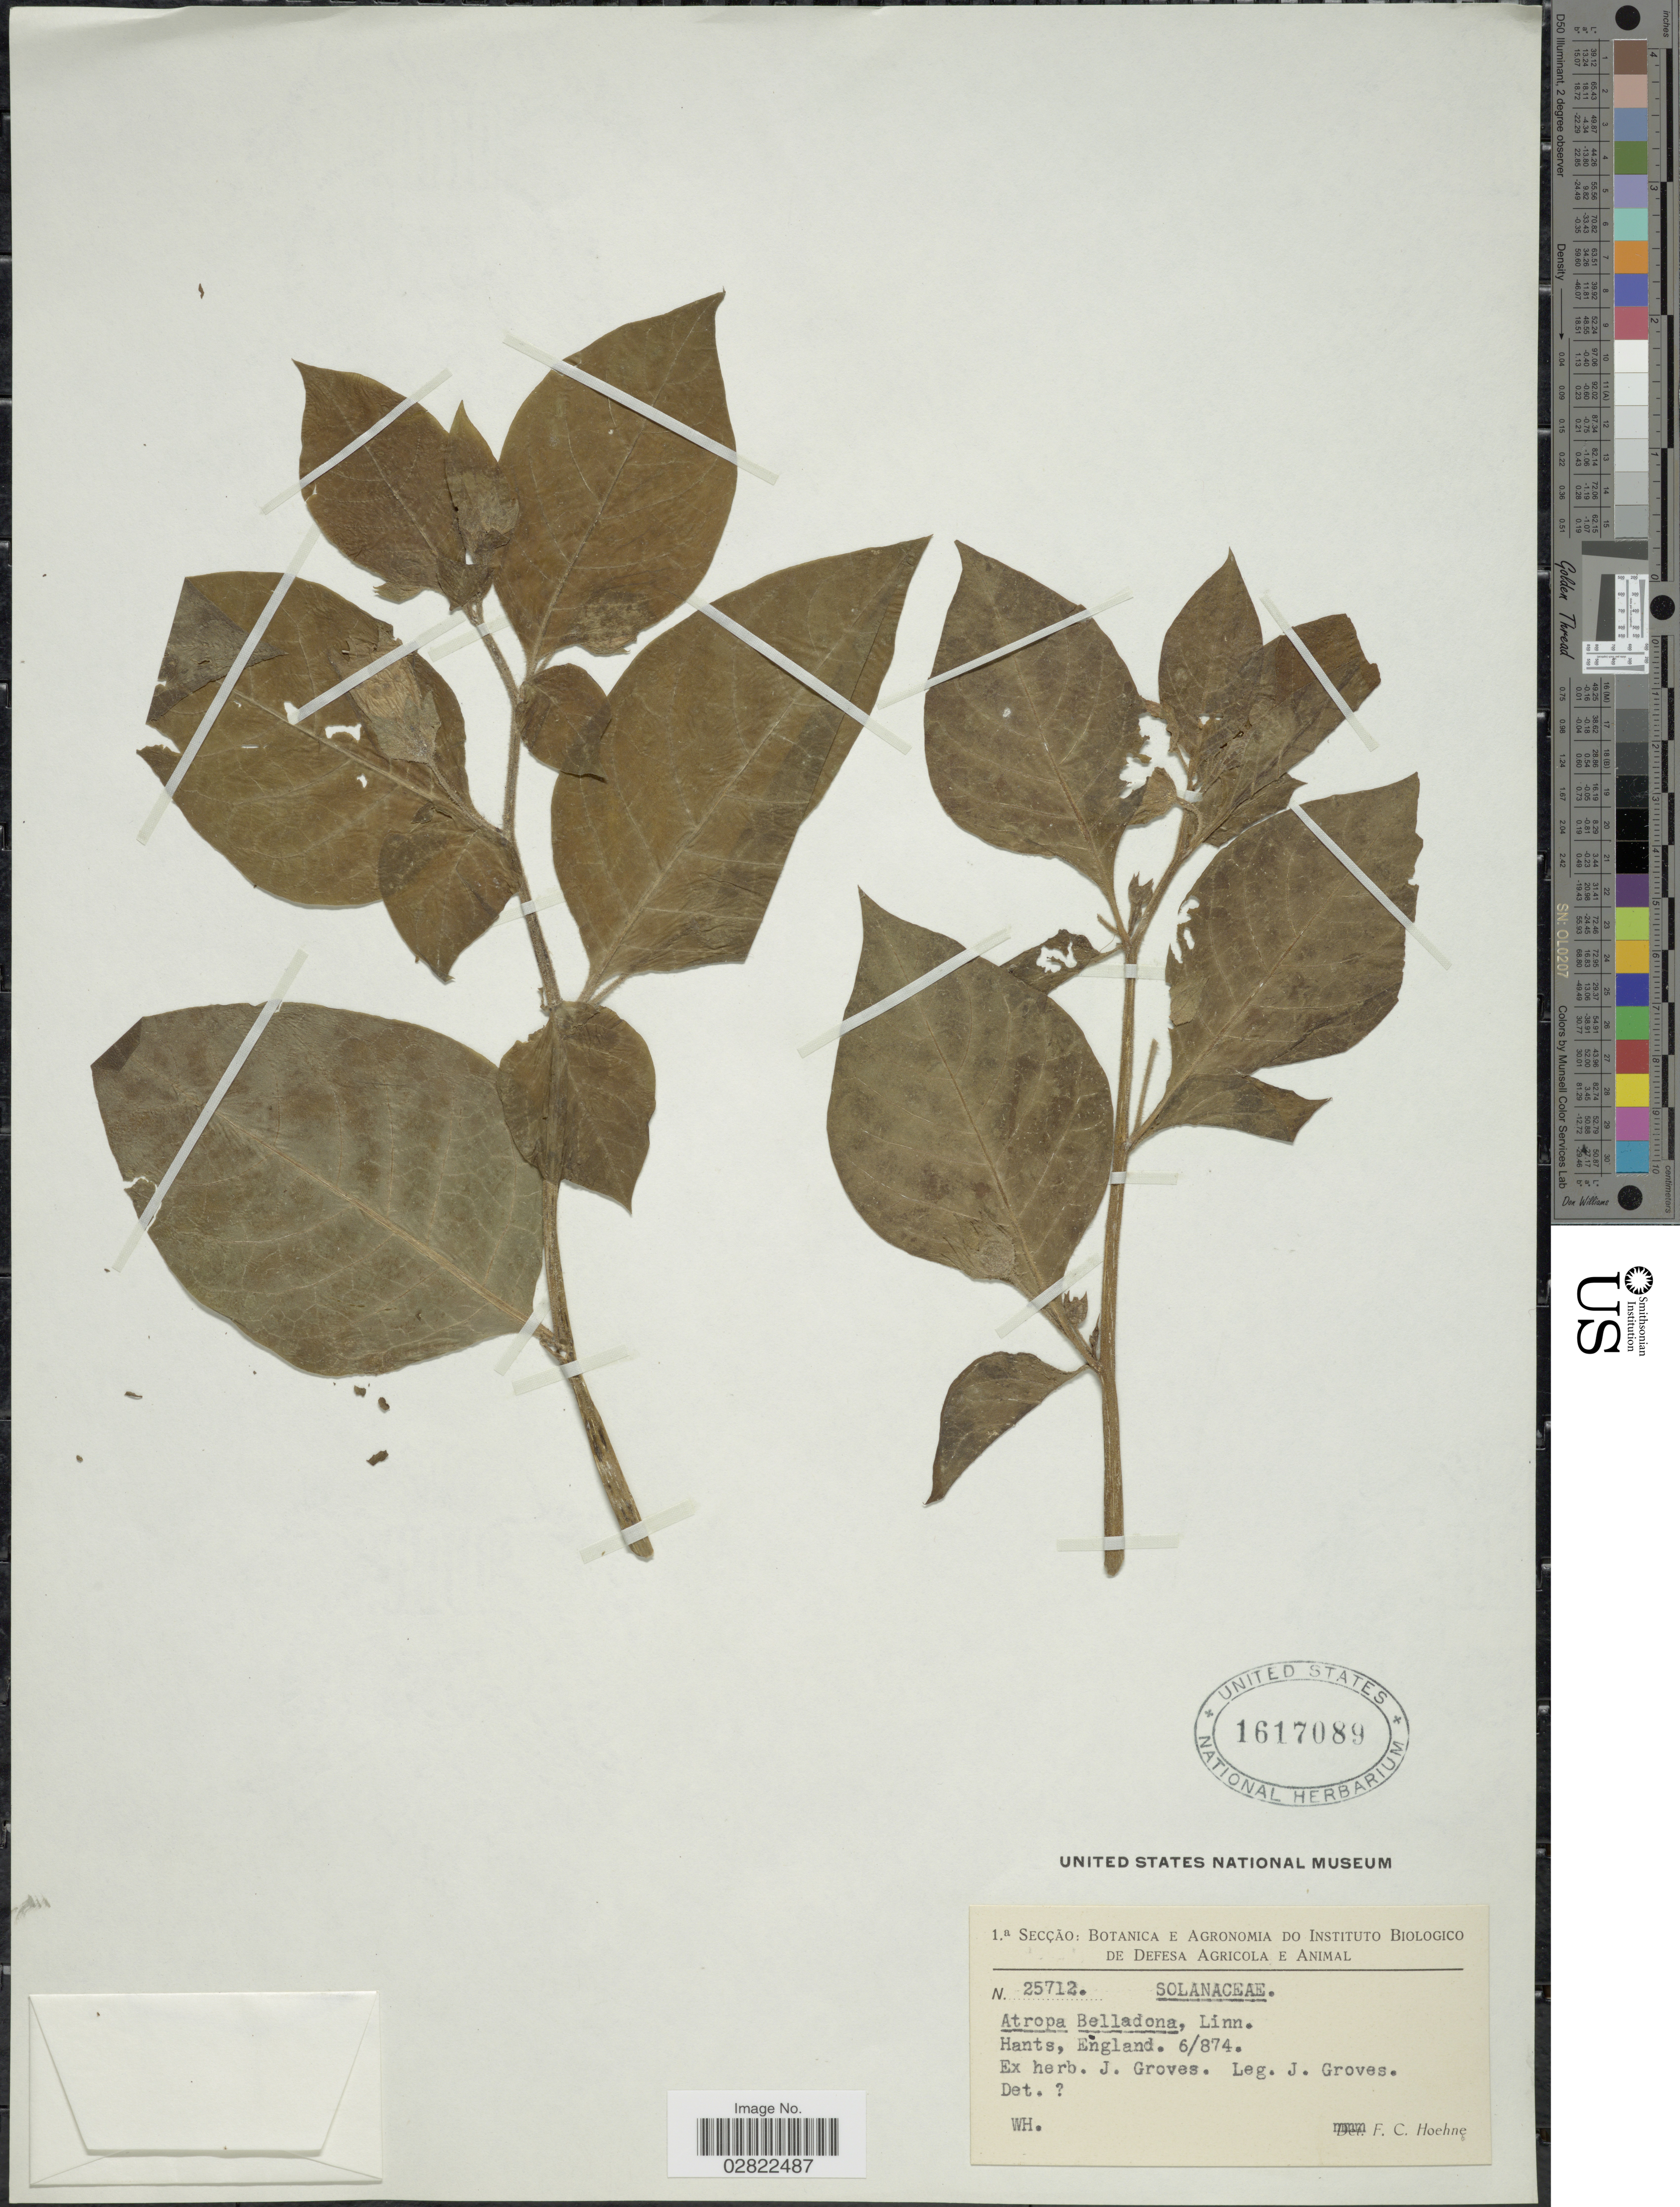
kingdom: Plantae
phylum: Tracheophyta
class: Magnoliopsida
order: Solanales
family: Solanaceae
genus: Atropa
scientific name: Atropa belladonna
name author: L.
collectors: J. Groves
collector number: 25712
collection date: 1874-06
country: United Kingdom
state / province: England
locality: Hants, England.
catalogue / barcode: US 1617089